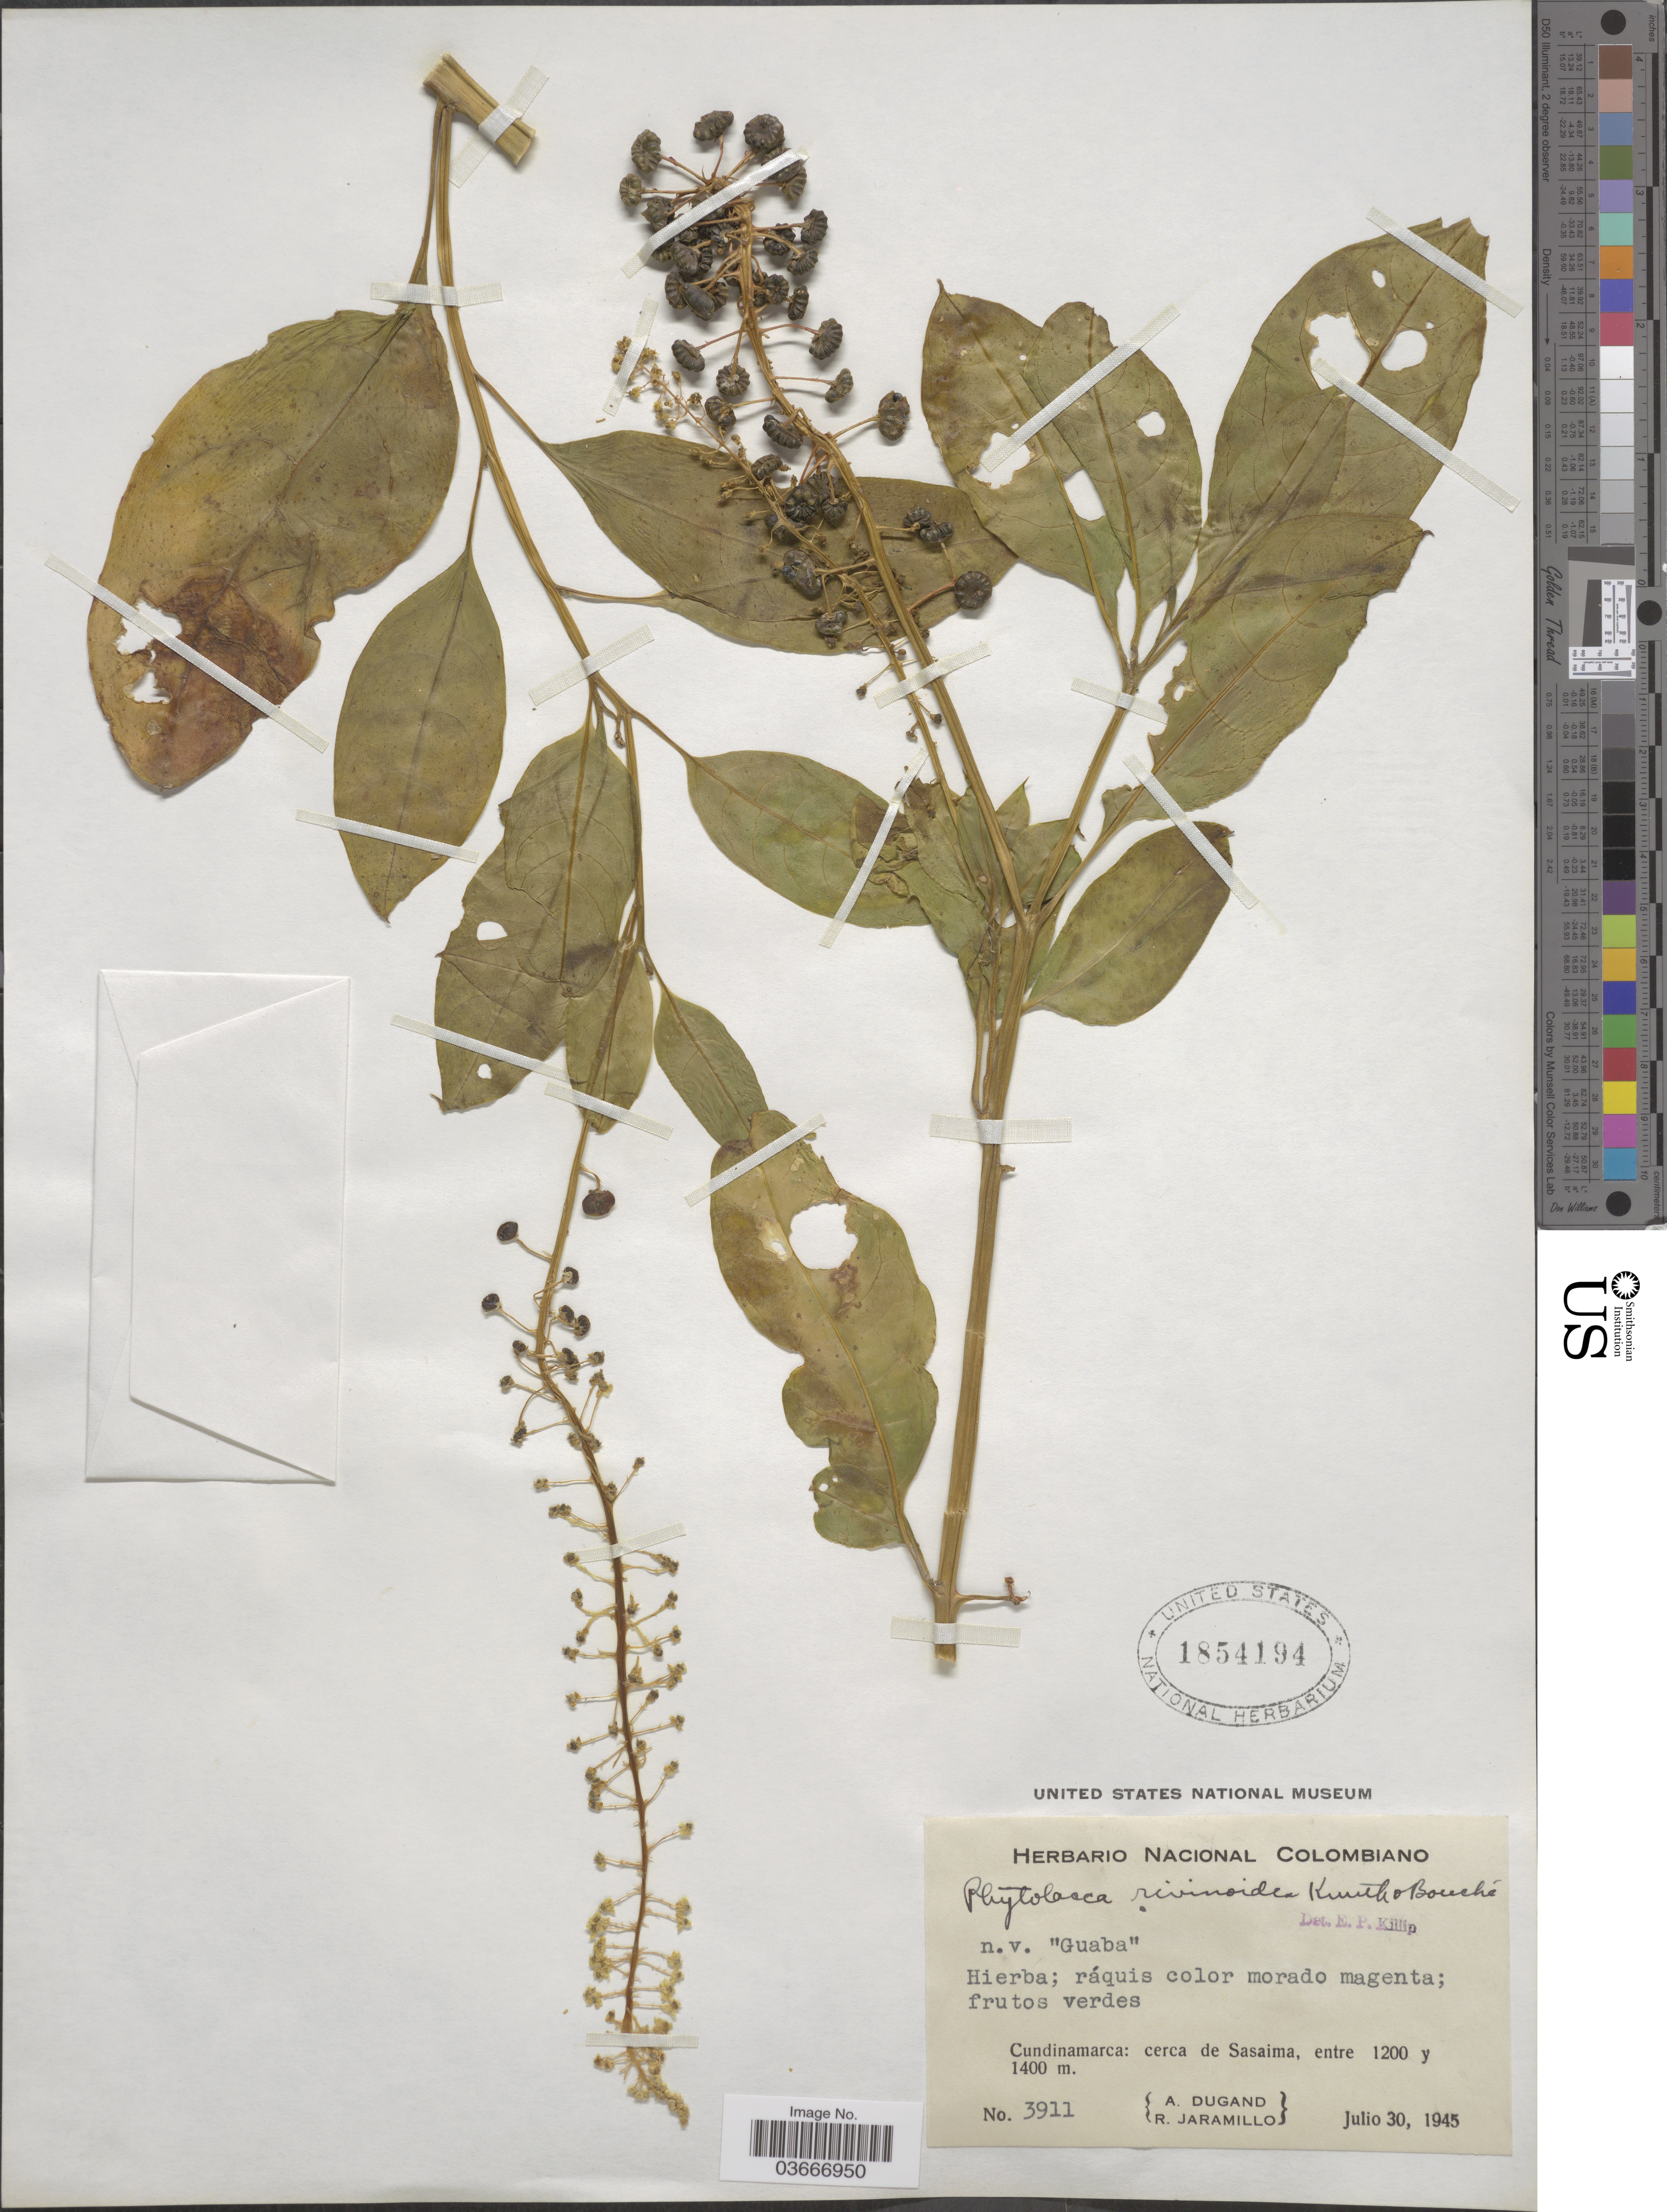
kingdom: Plantae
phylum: Tracheophyta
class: Magnoliopsida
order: Caryophyllales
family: Phytolaccaceae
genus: Phytolacca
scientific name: Phytolacca rivinoides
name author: Kunth & C.D. Bouché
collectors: A. Dugand & R. Jaramillo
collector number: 3911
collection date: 1945-07-30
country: Colombia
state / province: Cundinamarca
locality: Cerca de Sasaima.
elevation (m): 1200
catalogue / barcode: US 1854194